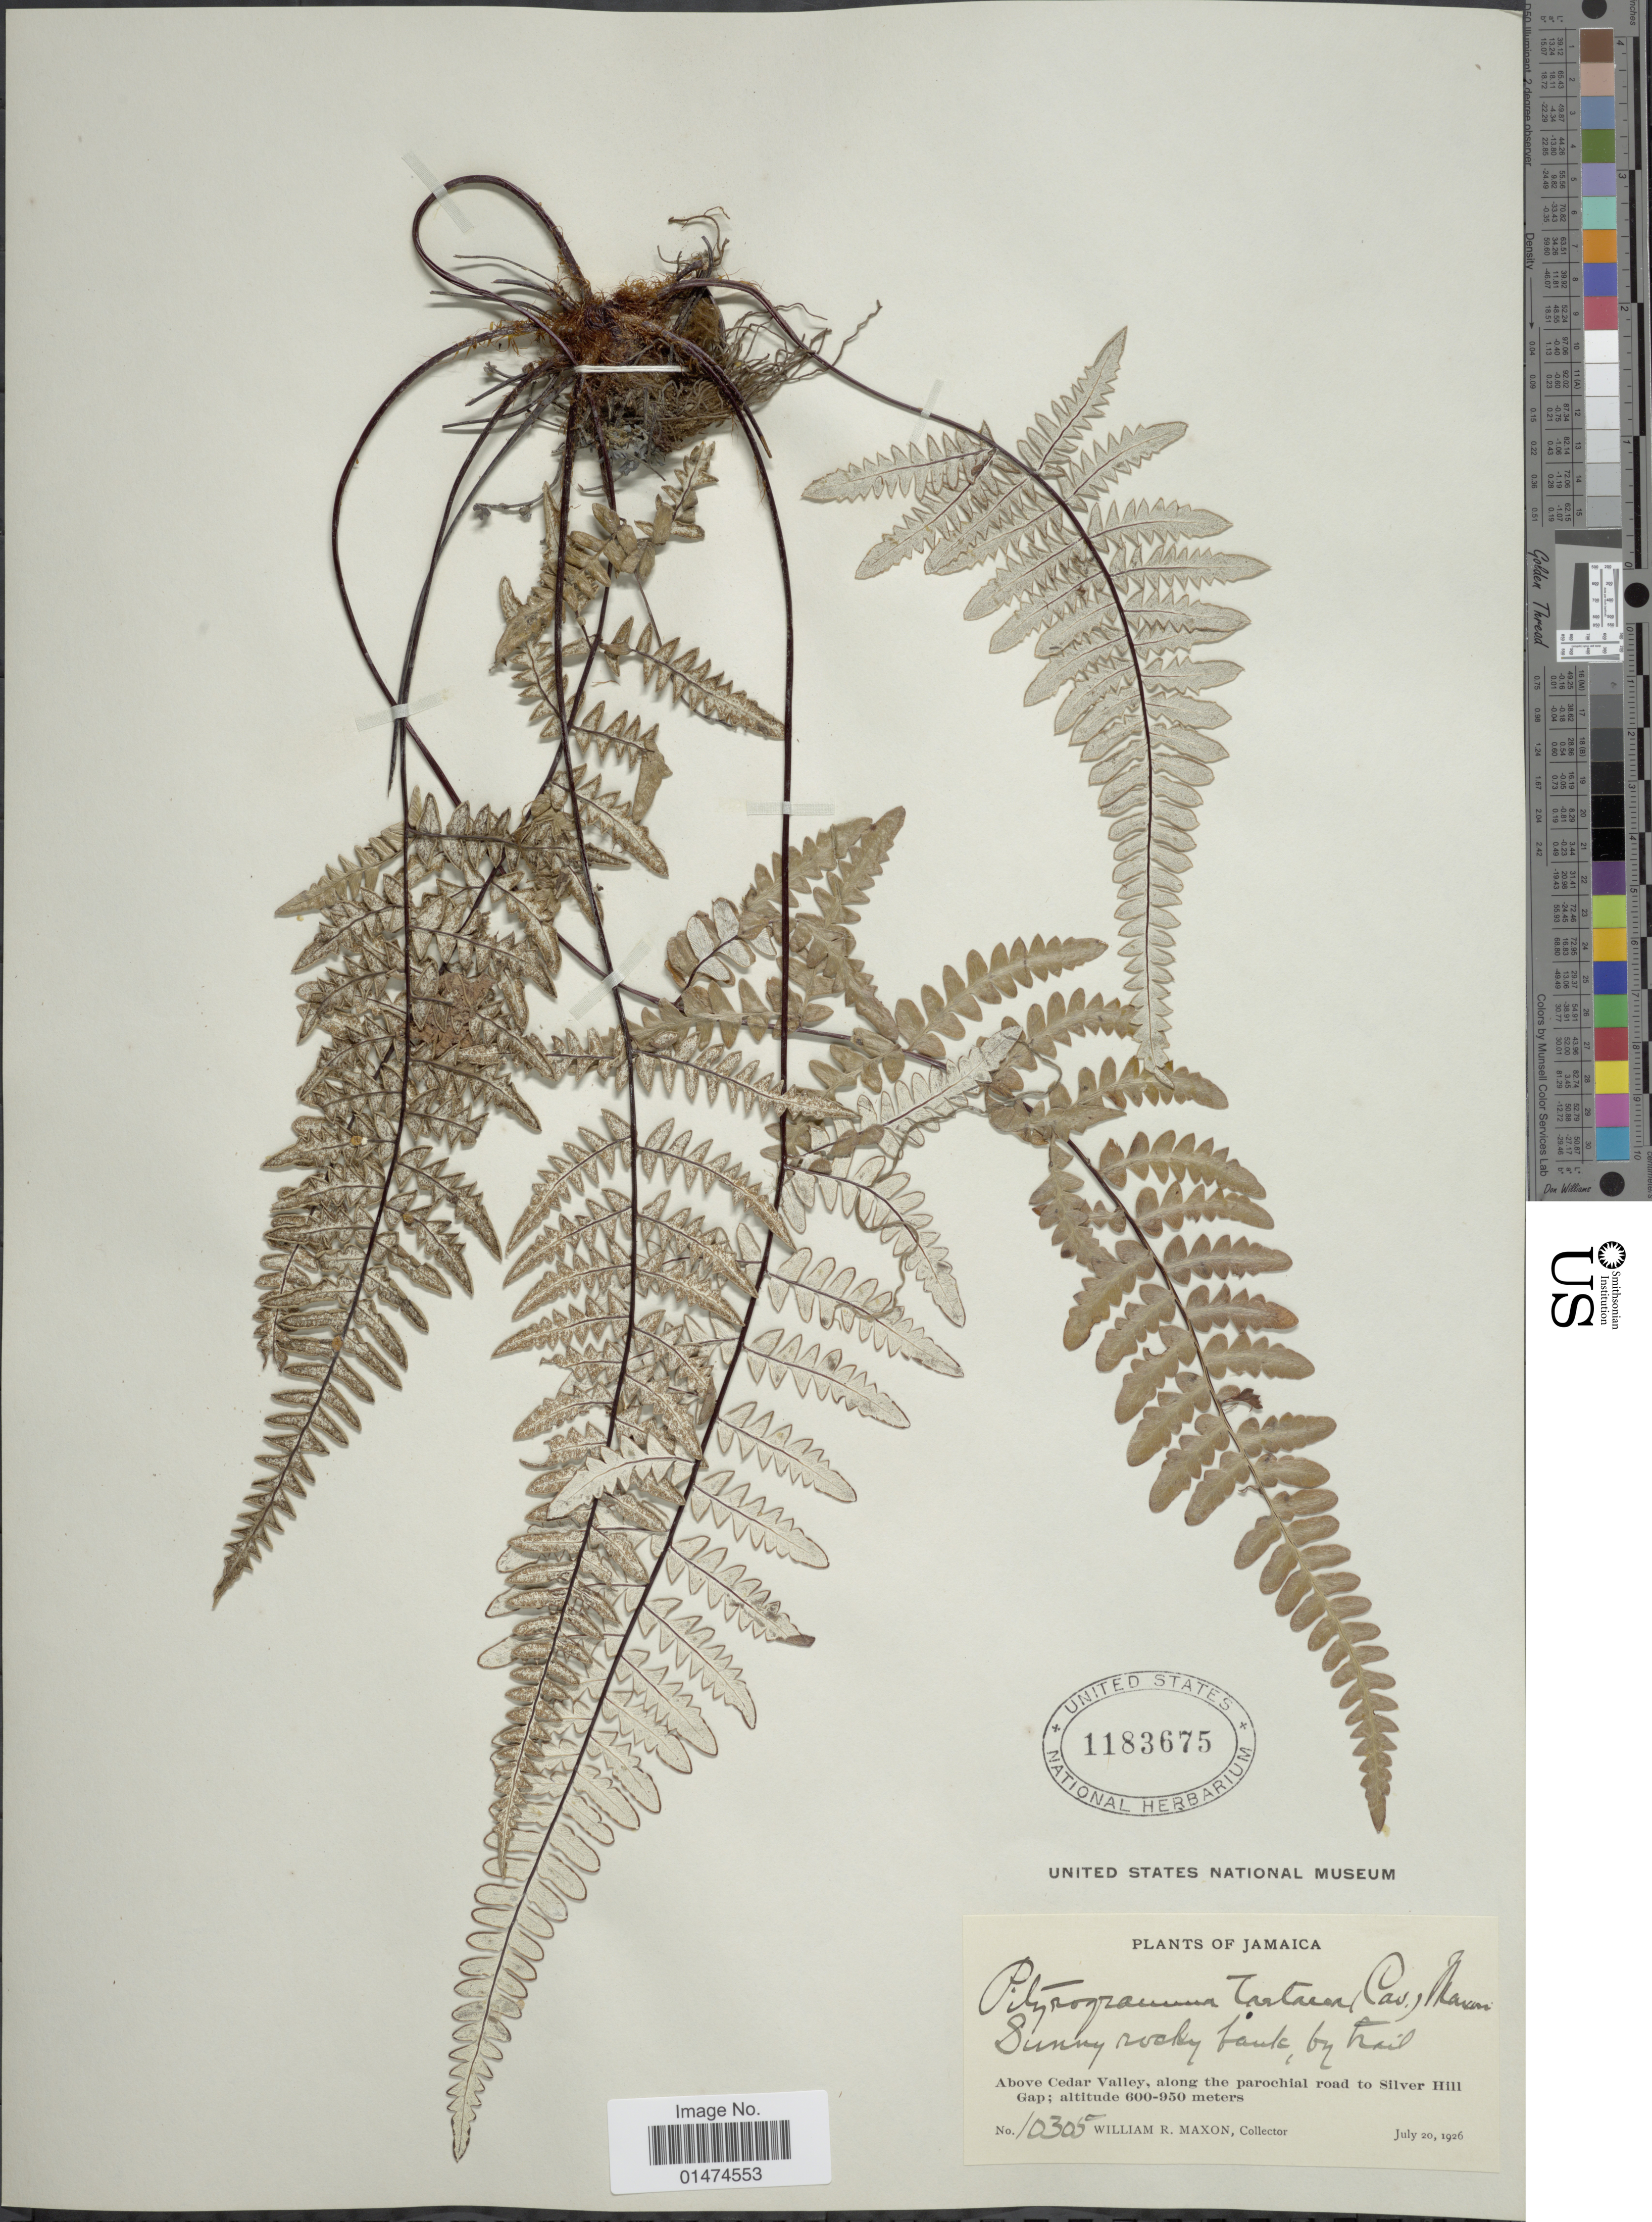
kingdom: Plantae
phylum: Tracheophyta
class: Polypodiopsida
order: Polypodiales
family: Pteridaceae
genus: Pityrogramma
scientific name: Pityrogramma ebenea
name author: (L.) Proctor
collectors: W. R. Maxon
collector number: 10305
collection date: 1926-07-20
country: Jamaica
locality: Jamaica. Above Cedar Valley, along the parochial road to Silver Hill Gap.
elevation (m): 600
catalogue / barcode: US 1183675